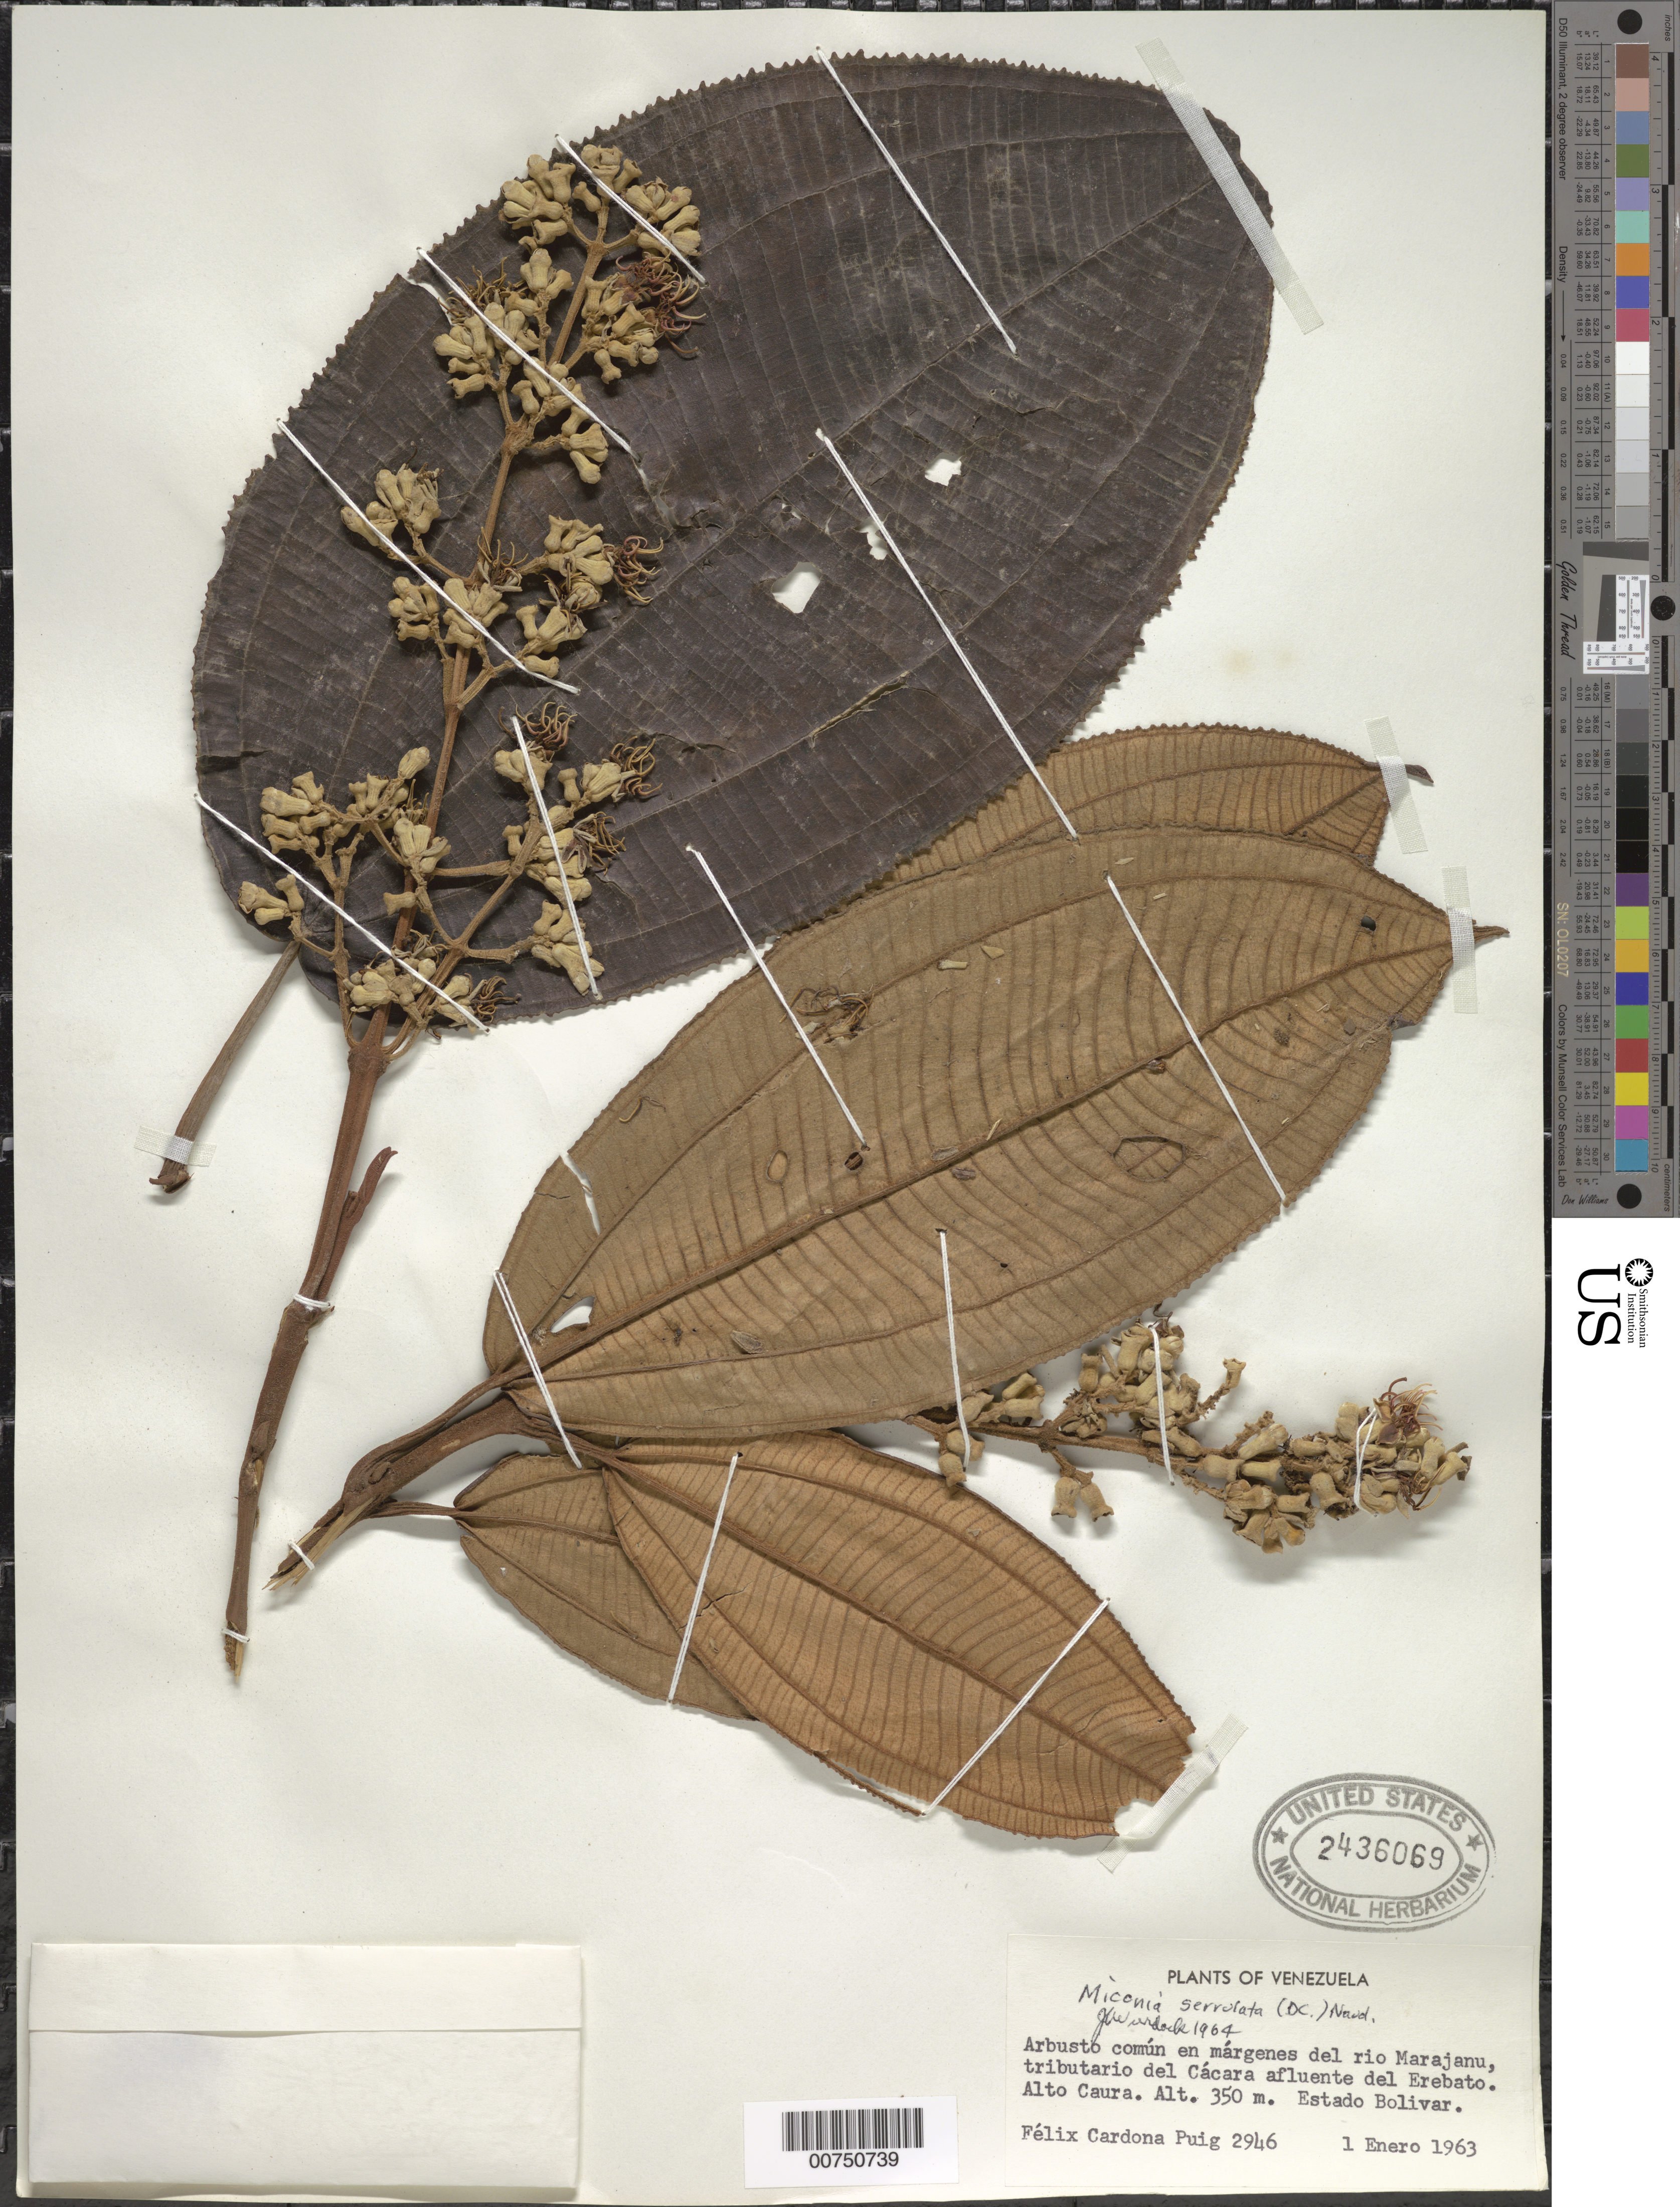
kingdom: Plantae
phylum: Tracheophyta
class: Magnoliopsida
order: Myrtales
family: Melastomataceae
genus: Miconia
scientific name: Miconia serrulata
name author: (DC.) Naudin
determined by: Wurdack, John J., (US), US (UNITED STATES)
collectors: F. Cardona Puig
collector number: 2946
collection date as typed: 1-Jan-63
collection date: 1963-01-01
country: Venezuela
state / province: Bolívar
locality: Río Marajanu, tributarío del Cacara afluente del Erebato, alto Caura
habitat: Edge of river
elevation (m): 350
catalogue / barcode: US 2436069